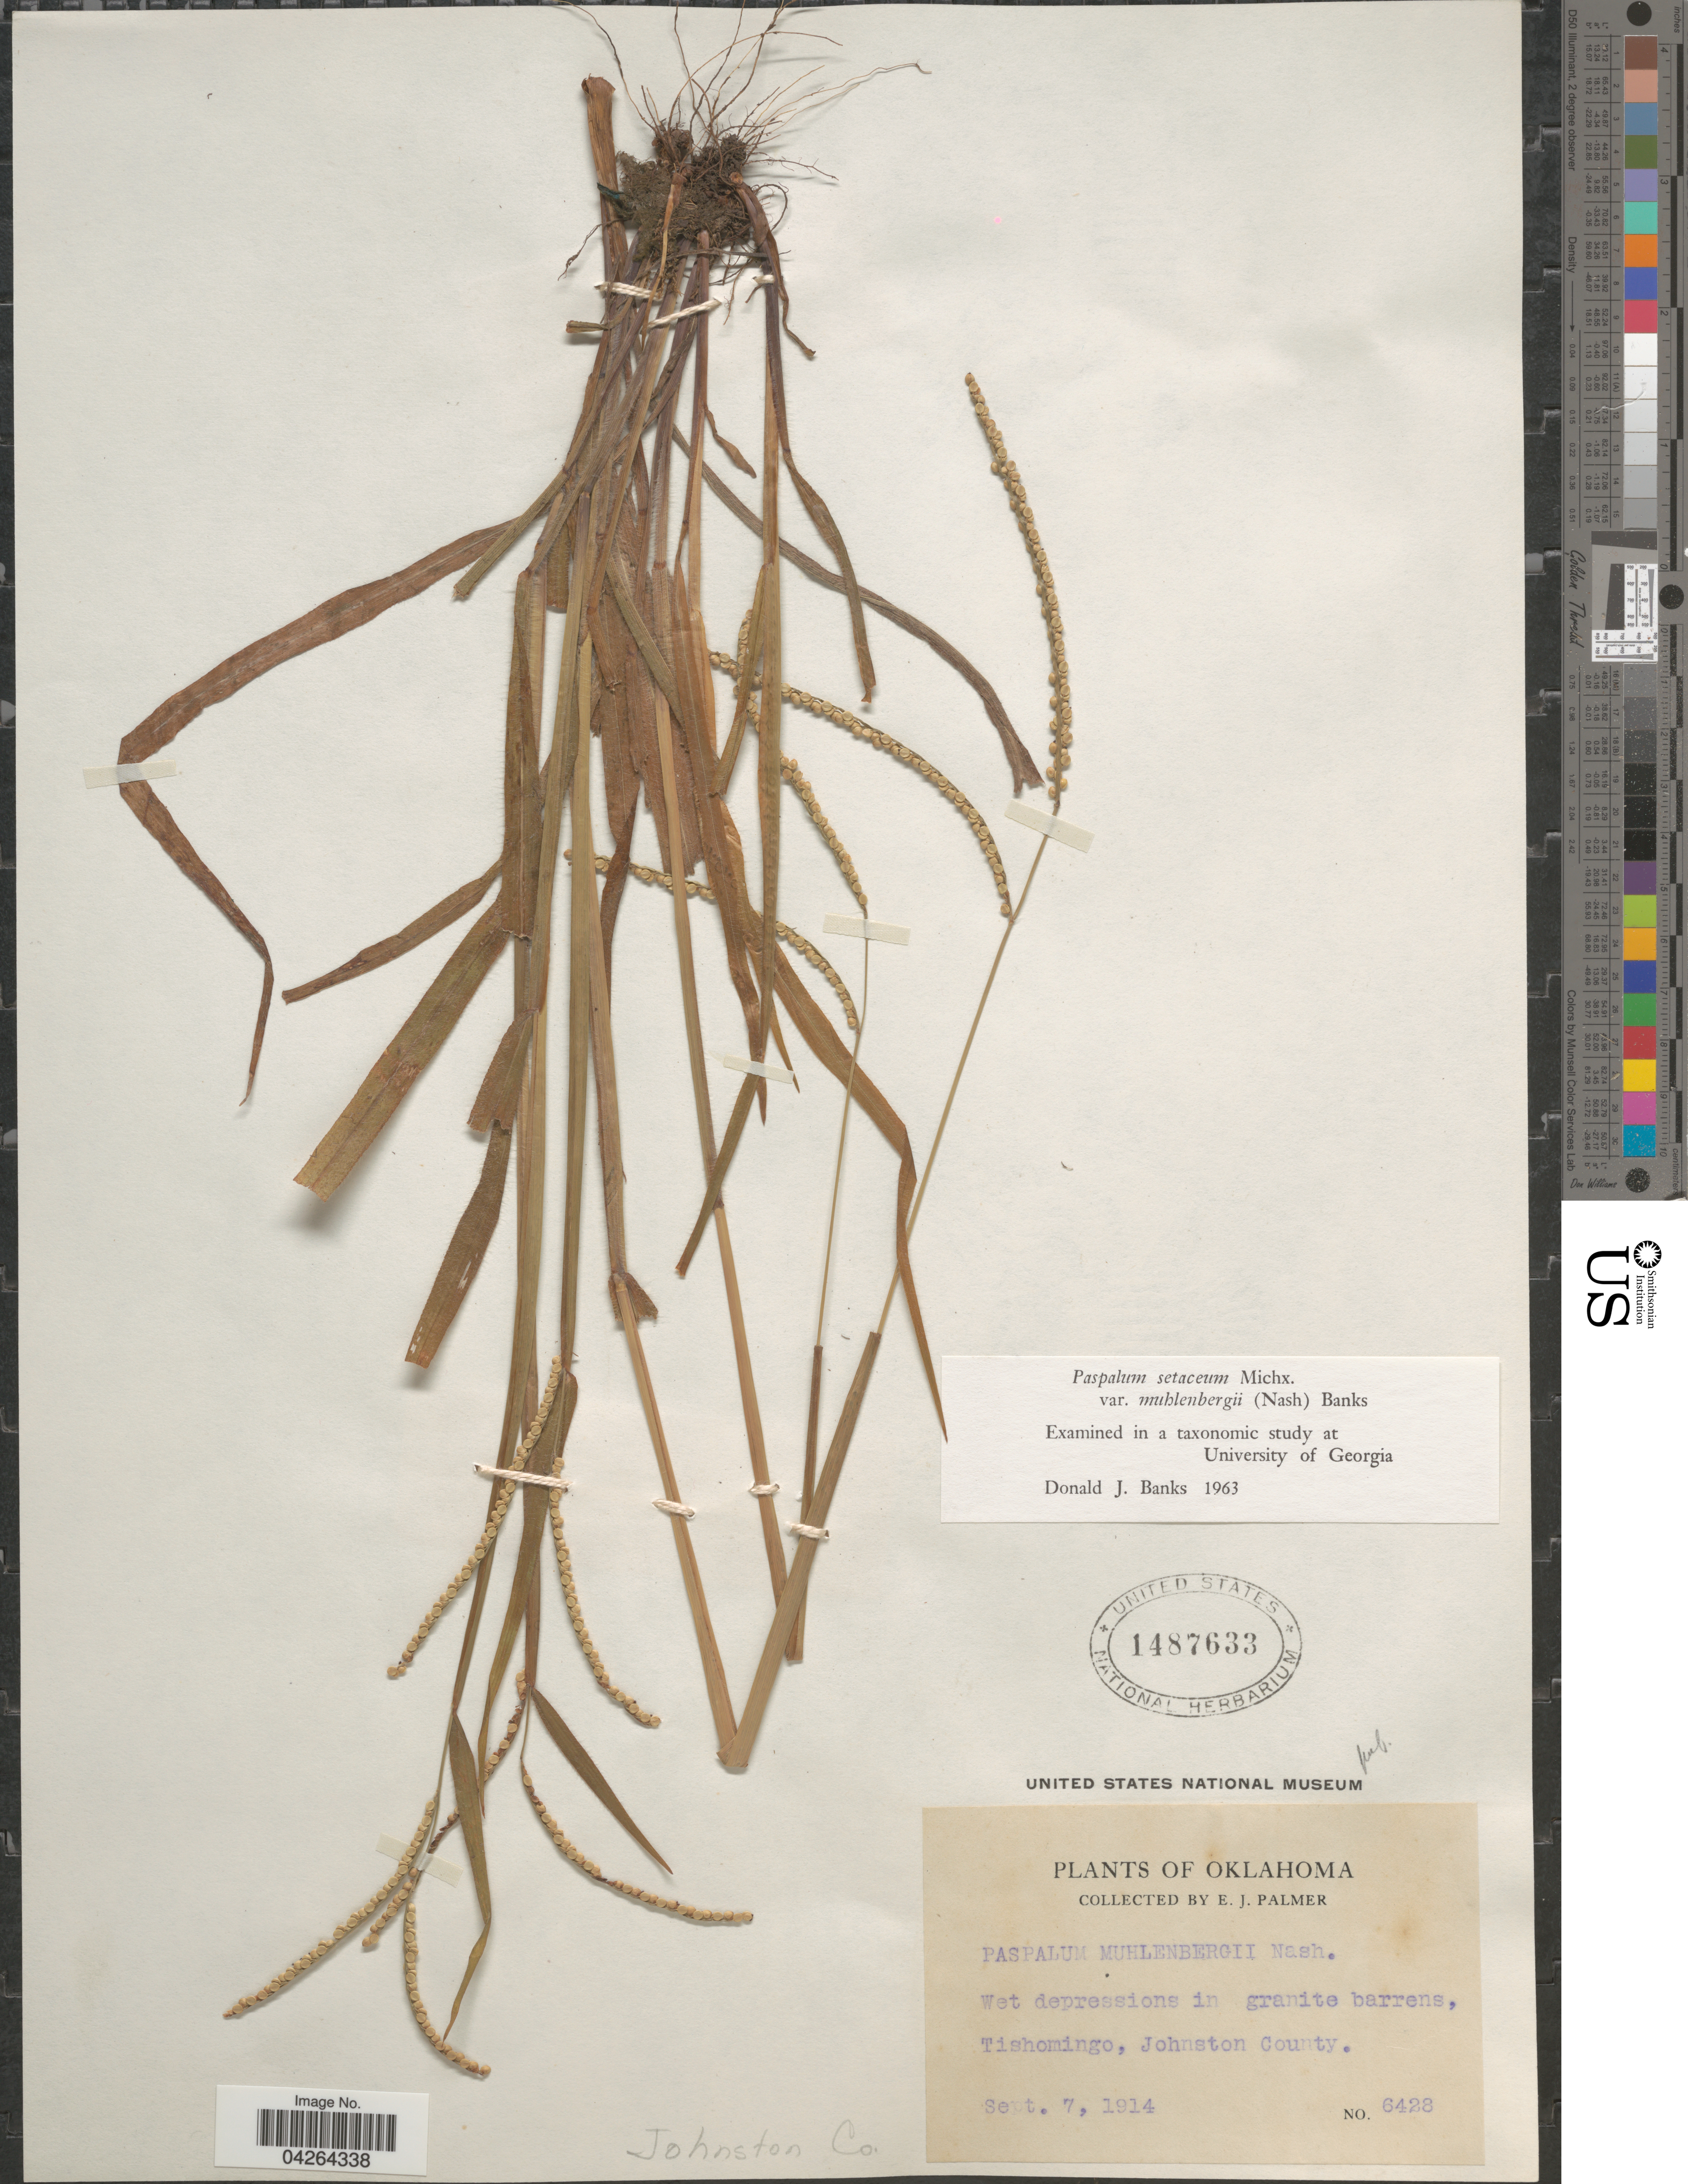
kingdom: Plantae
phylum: Tracheophyta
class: Liliopsida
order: Poales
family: Poaceae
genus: Paspalum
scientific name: Paspalum setaceum var. muhlenbergii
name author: (Nash) D.J. Banks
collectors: E. J. Palmer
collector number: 6428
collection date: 1914-09-07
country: United States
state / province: Oklahoma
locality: Tishomingo, Johnston County.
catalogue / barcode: US 1487633